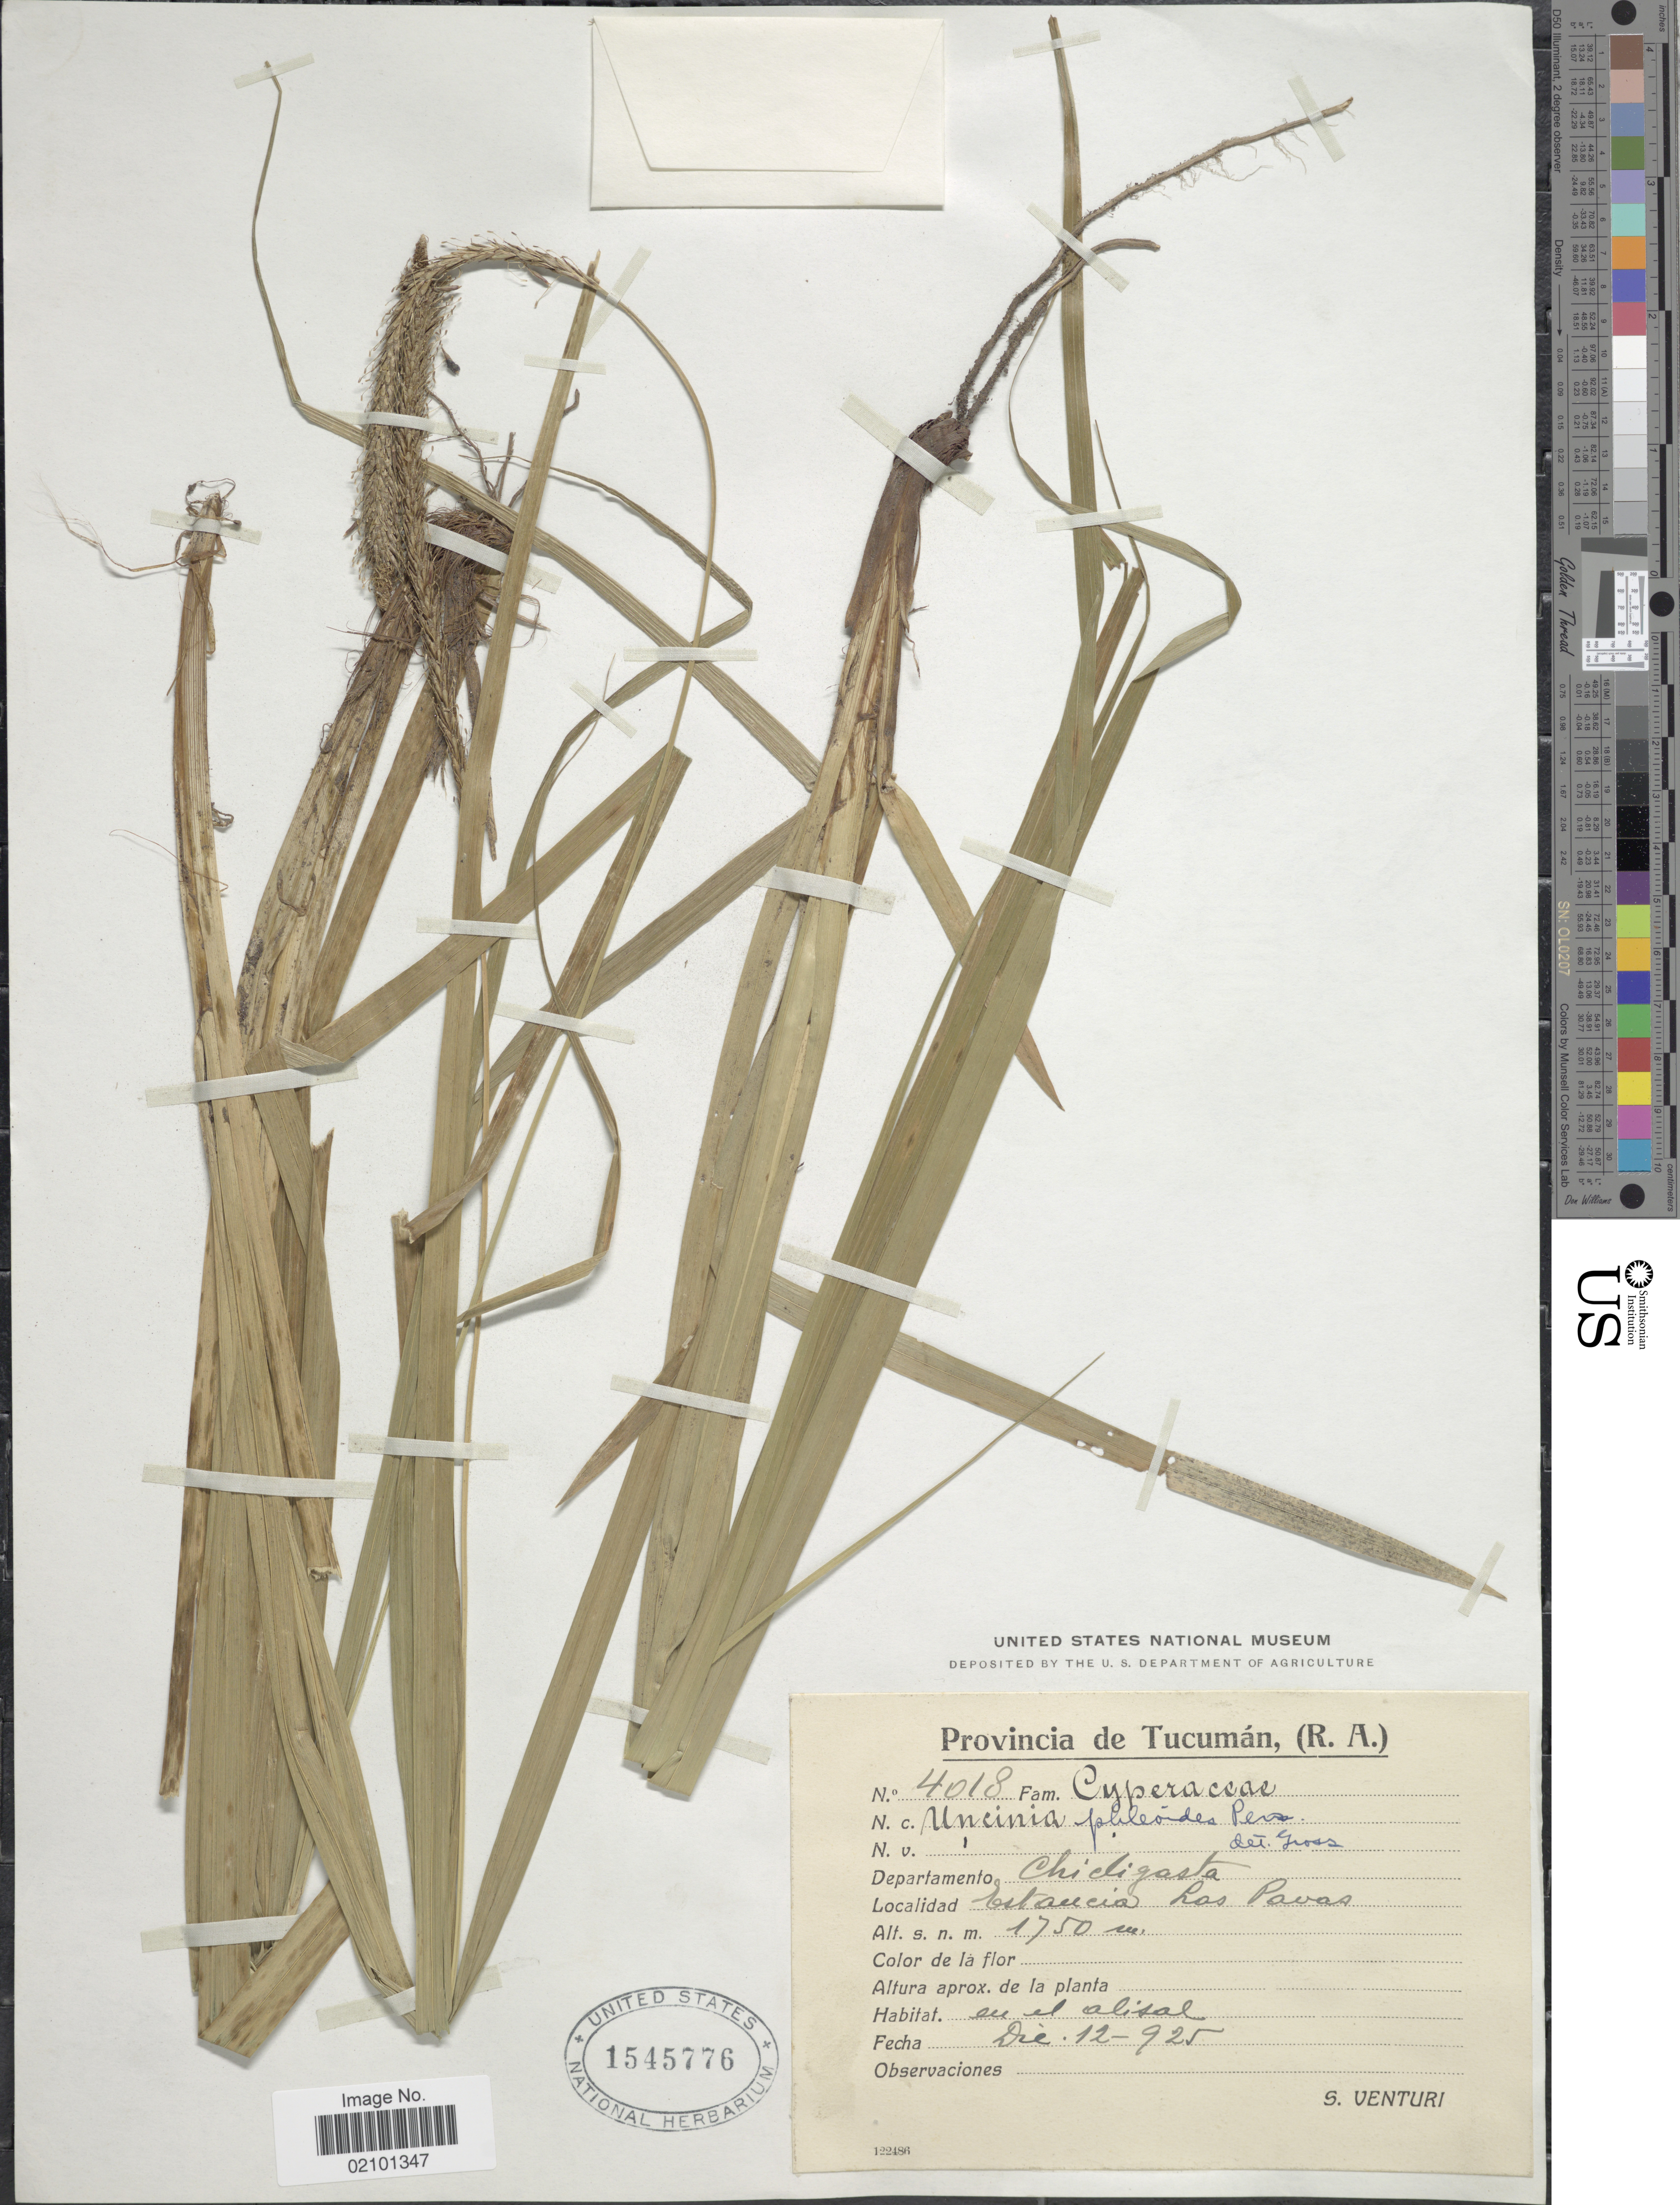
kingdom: Plantae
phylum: Tracheophyta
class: Liliopsida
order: Poales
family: Cyperaceae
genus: Carex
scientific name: Carex phleoides Cav. subsp. phleoides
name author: Cav.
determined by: Jimnéz-Mejias, Pedro, (UPOS), Universidad Pablo de Olavide (SPAIN)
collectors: S. Venturi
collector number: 4018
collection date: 1925-12-12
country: Argentina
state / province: Tucuman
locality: (R.A.) Departamento Chicligasta. Estancia Las Pavas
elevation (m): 1750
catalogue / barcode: US 1545776